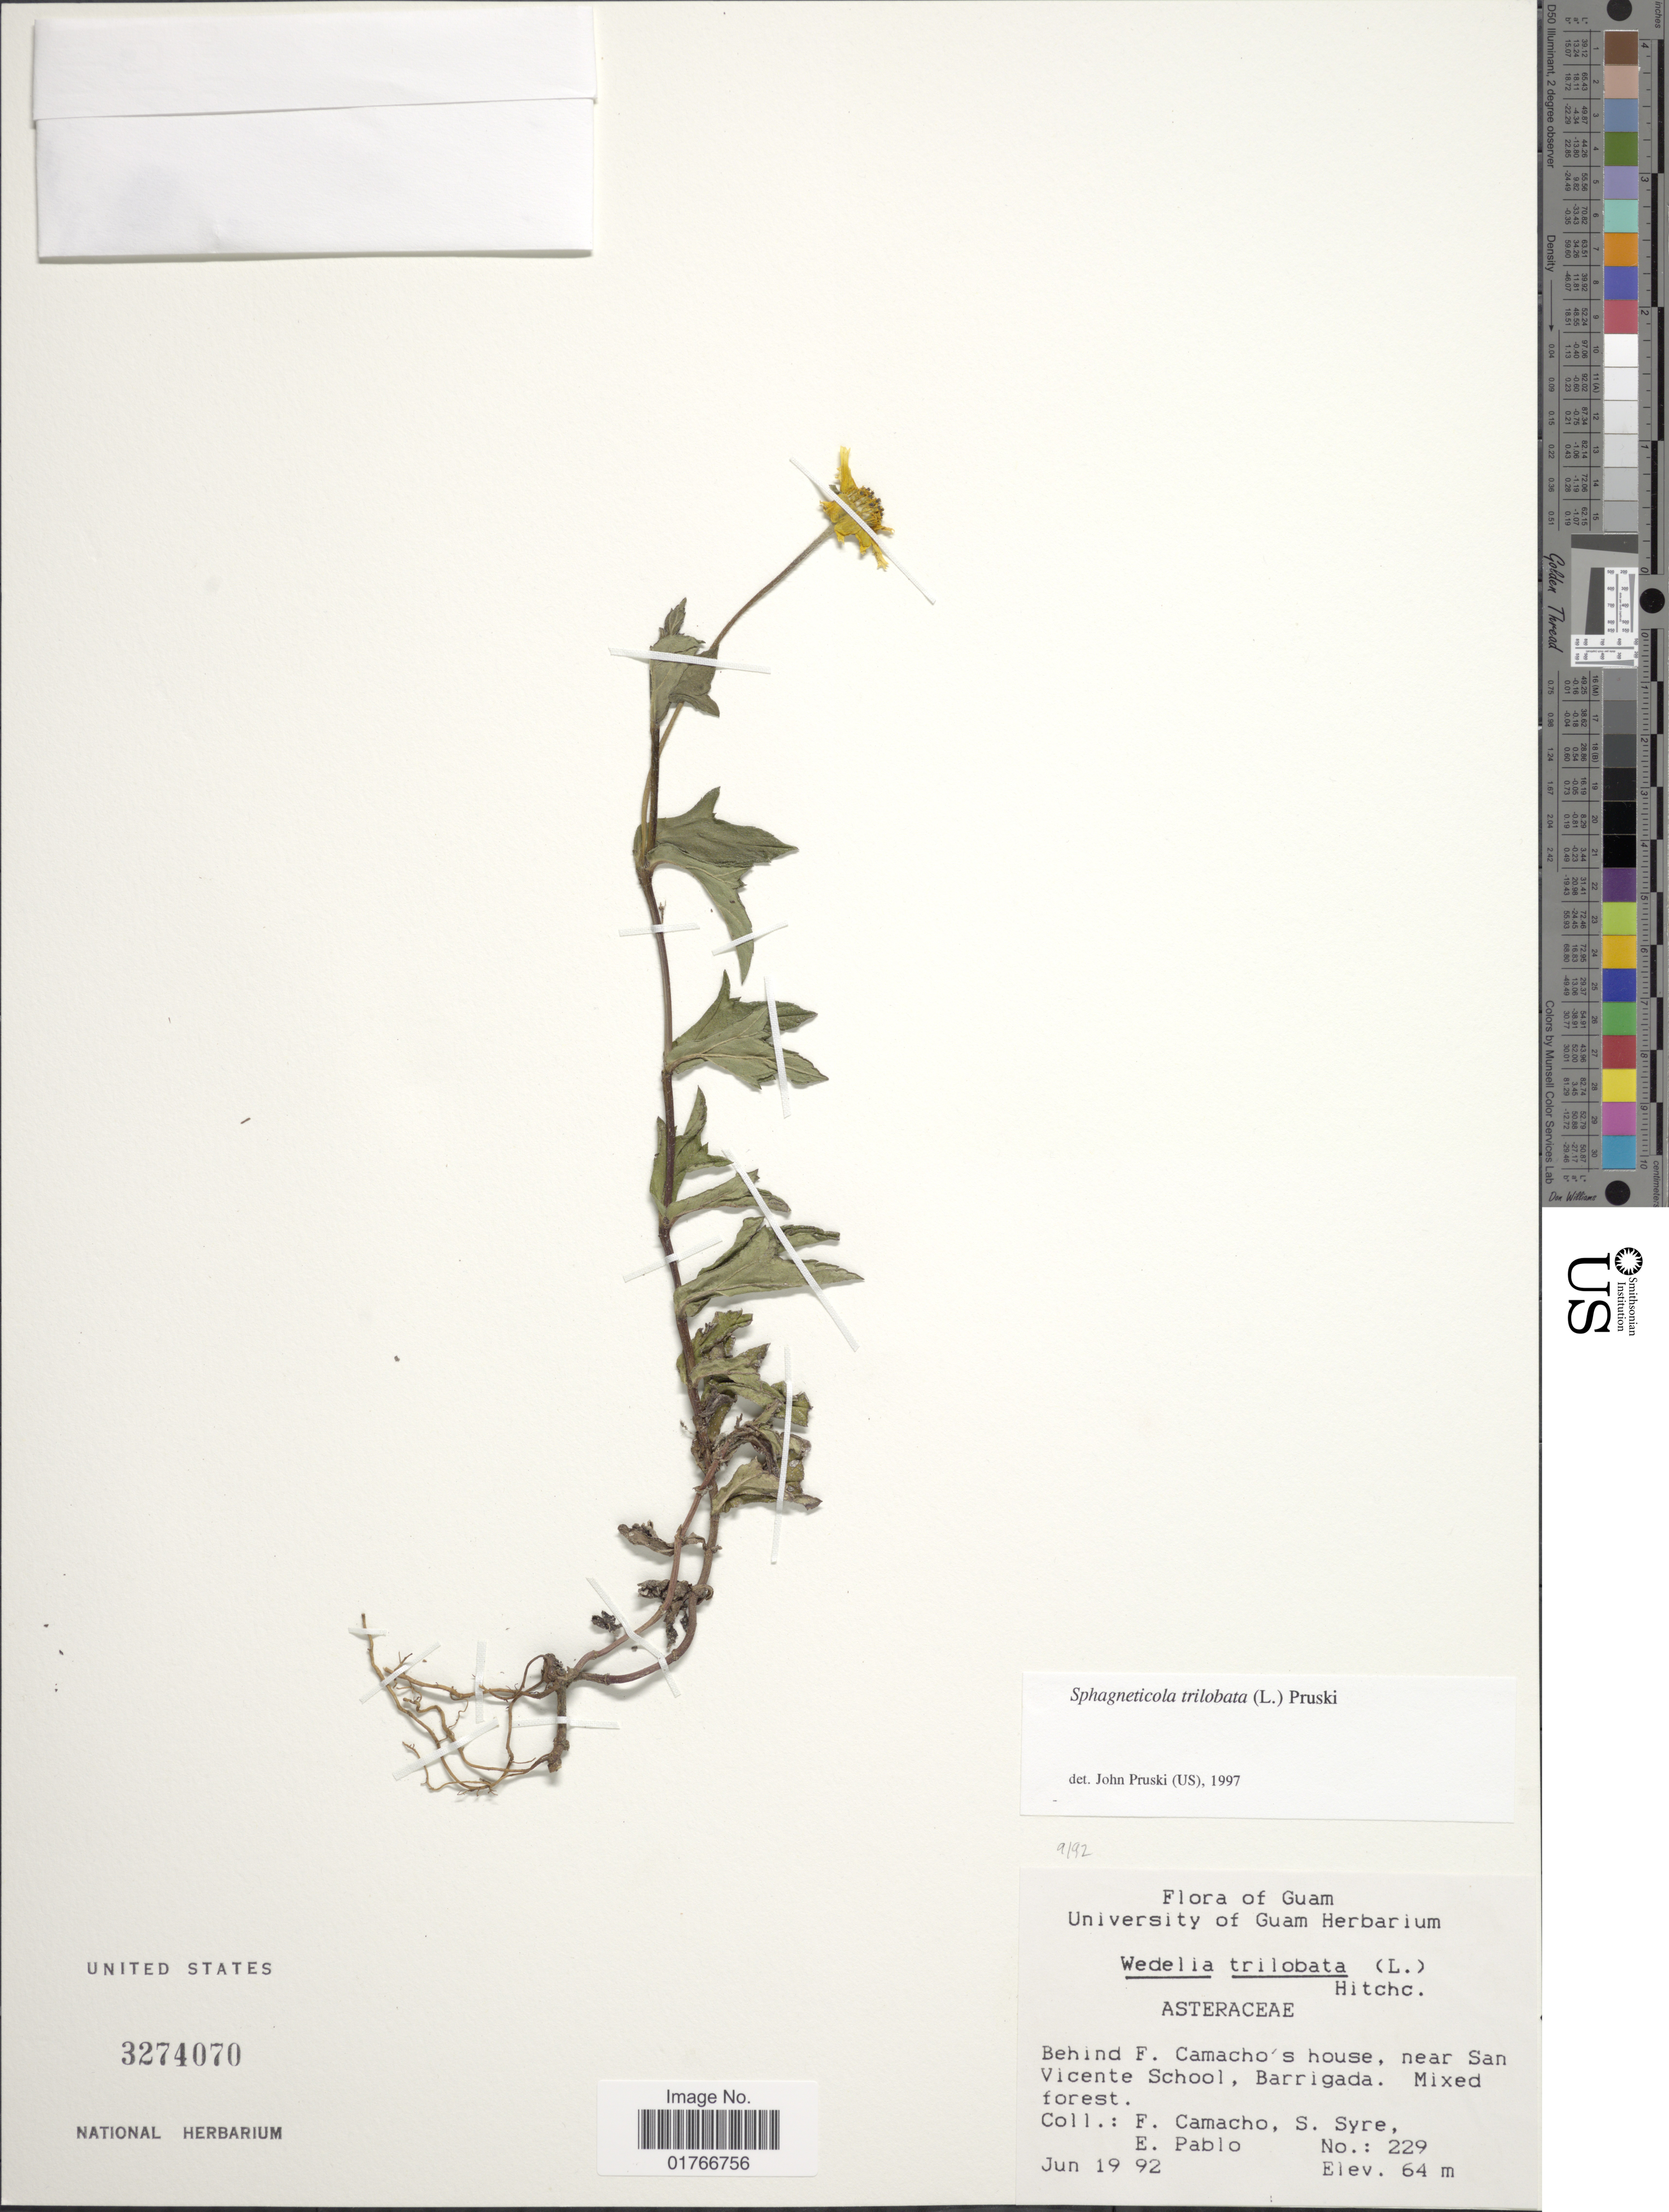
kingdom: Plantae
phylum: Tracheophyta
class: Magnoliopsida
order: Asterales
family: Asteraceae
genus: Sphagneticola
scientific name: Sphagneticola trilobata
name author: (L.) Pruski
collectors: F. Camacho, S. Syre & E. Pablo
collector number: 229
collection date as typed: Transcribed d/m/y: 19/6/92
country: Guam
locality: Behind F. Camacho's house, near San Vicente School, Barrogada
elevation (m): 64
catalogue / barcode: US 3274070